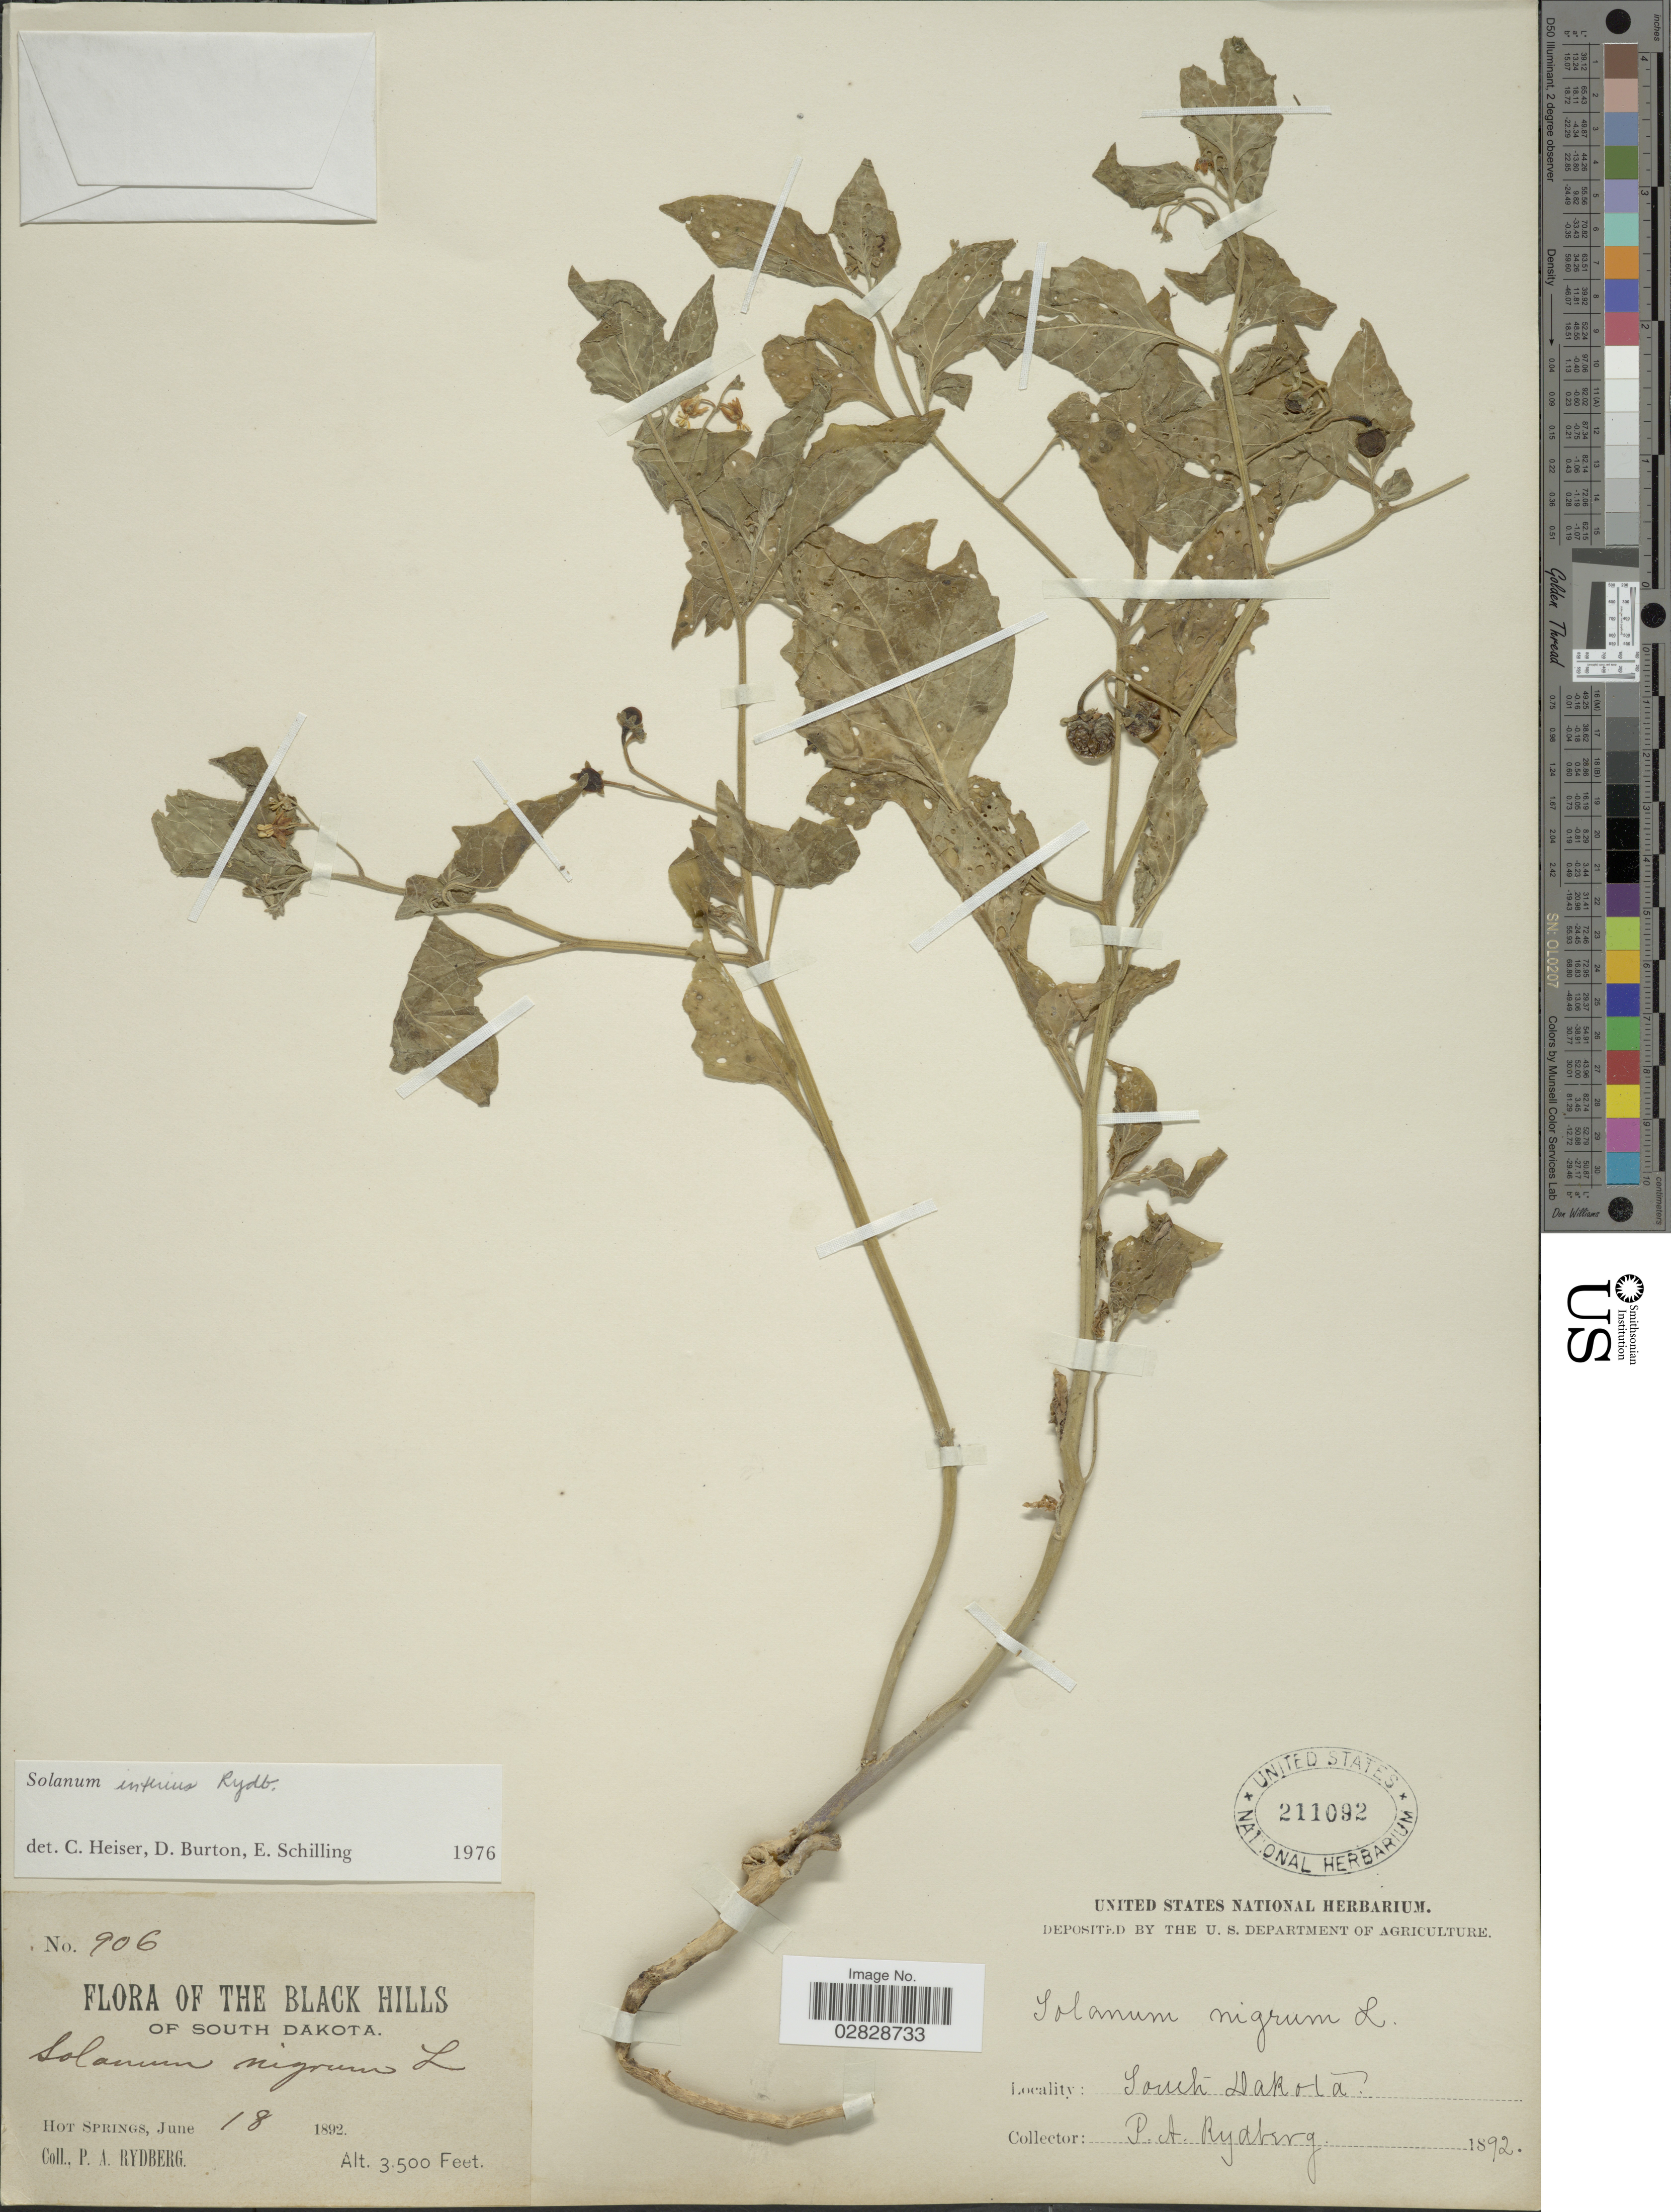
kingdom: Plantae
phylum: Tracheophyta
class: Magnoliopsida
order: Solanales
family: Solanaceae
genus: Solanum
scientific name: Solanum interius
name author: Rydb.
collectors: P. A. Rydberg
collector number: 906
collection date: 1892-06-18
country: United States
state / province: South Dakota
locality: The Black Hills. Hot Springs.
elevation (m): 1067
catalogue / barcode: US 211092